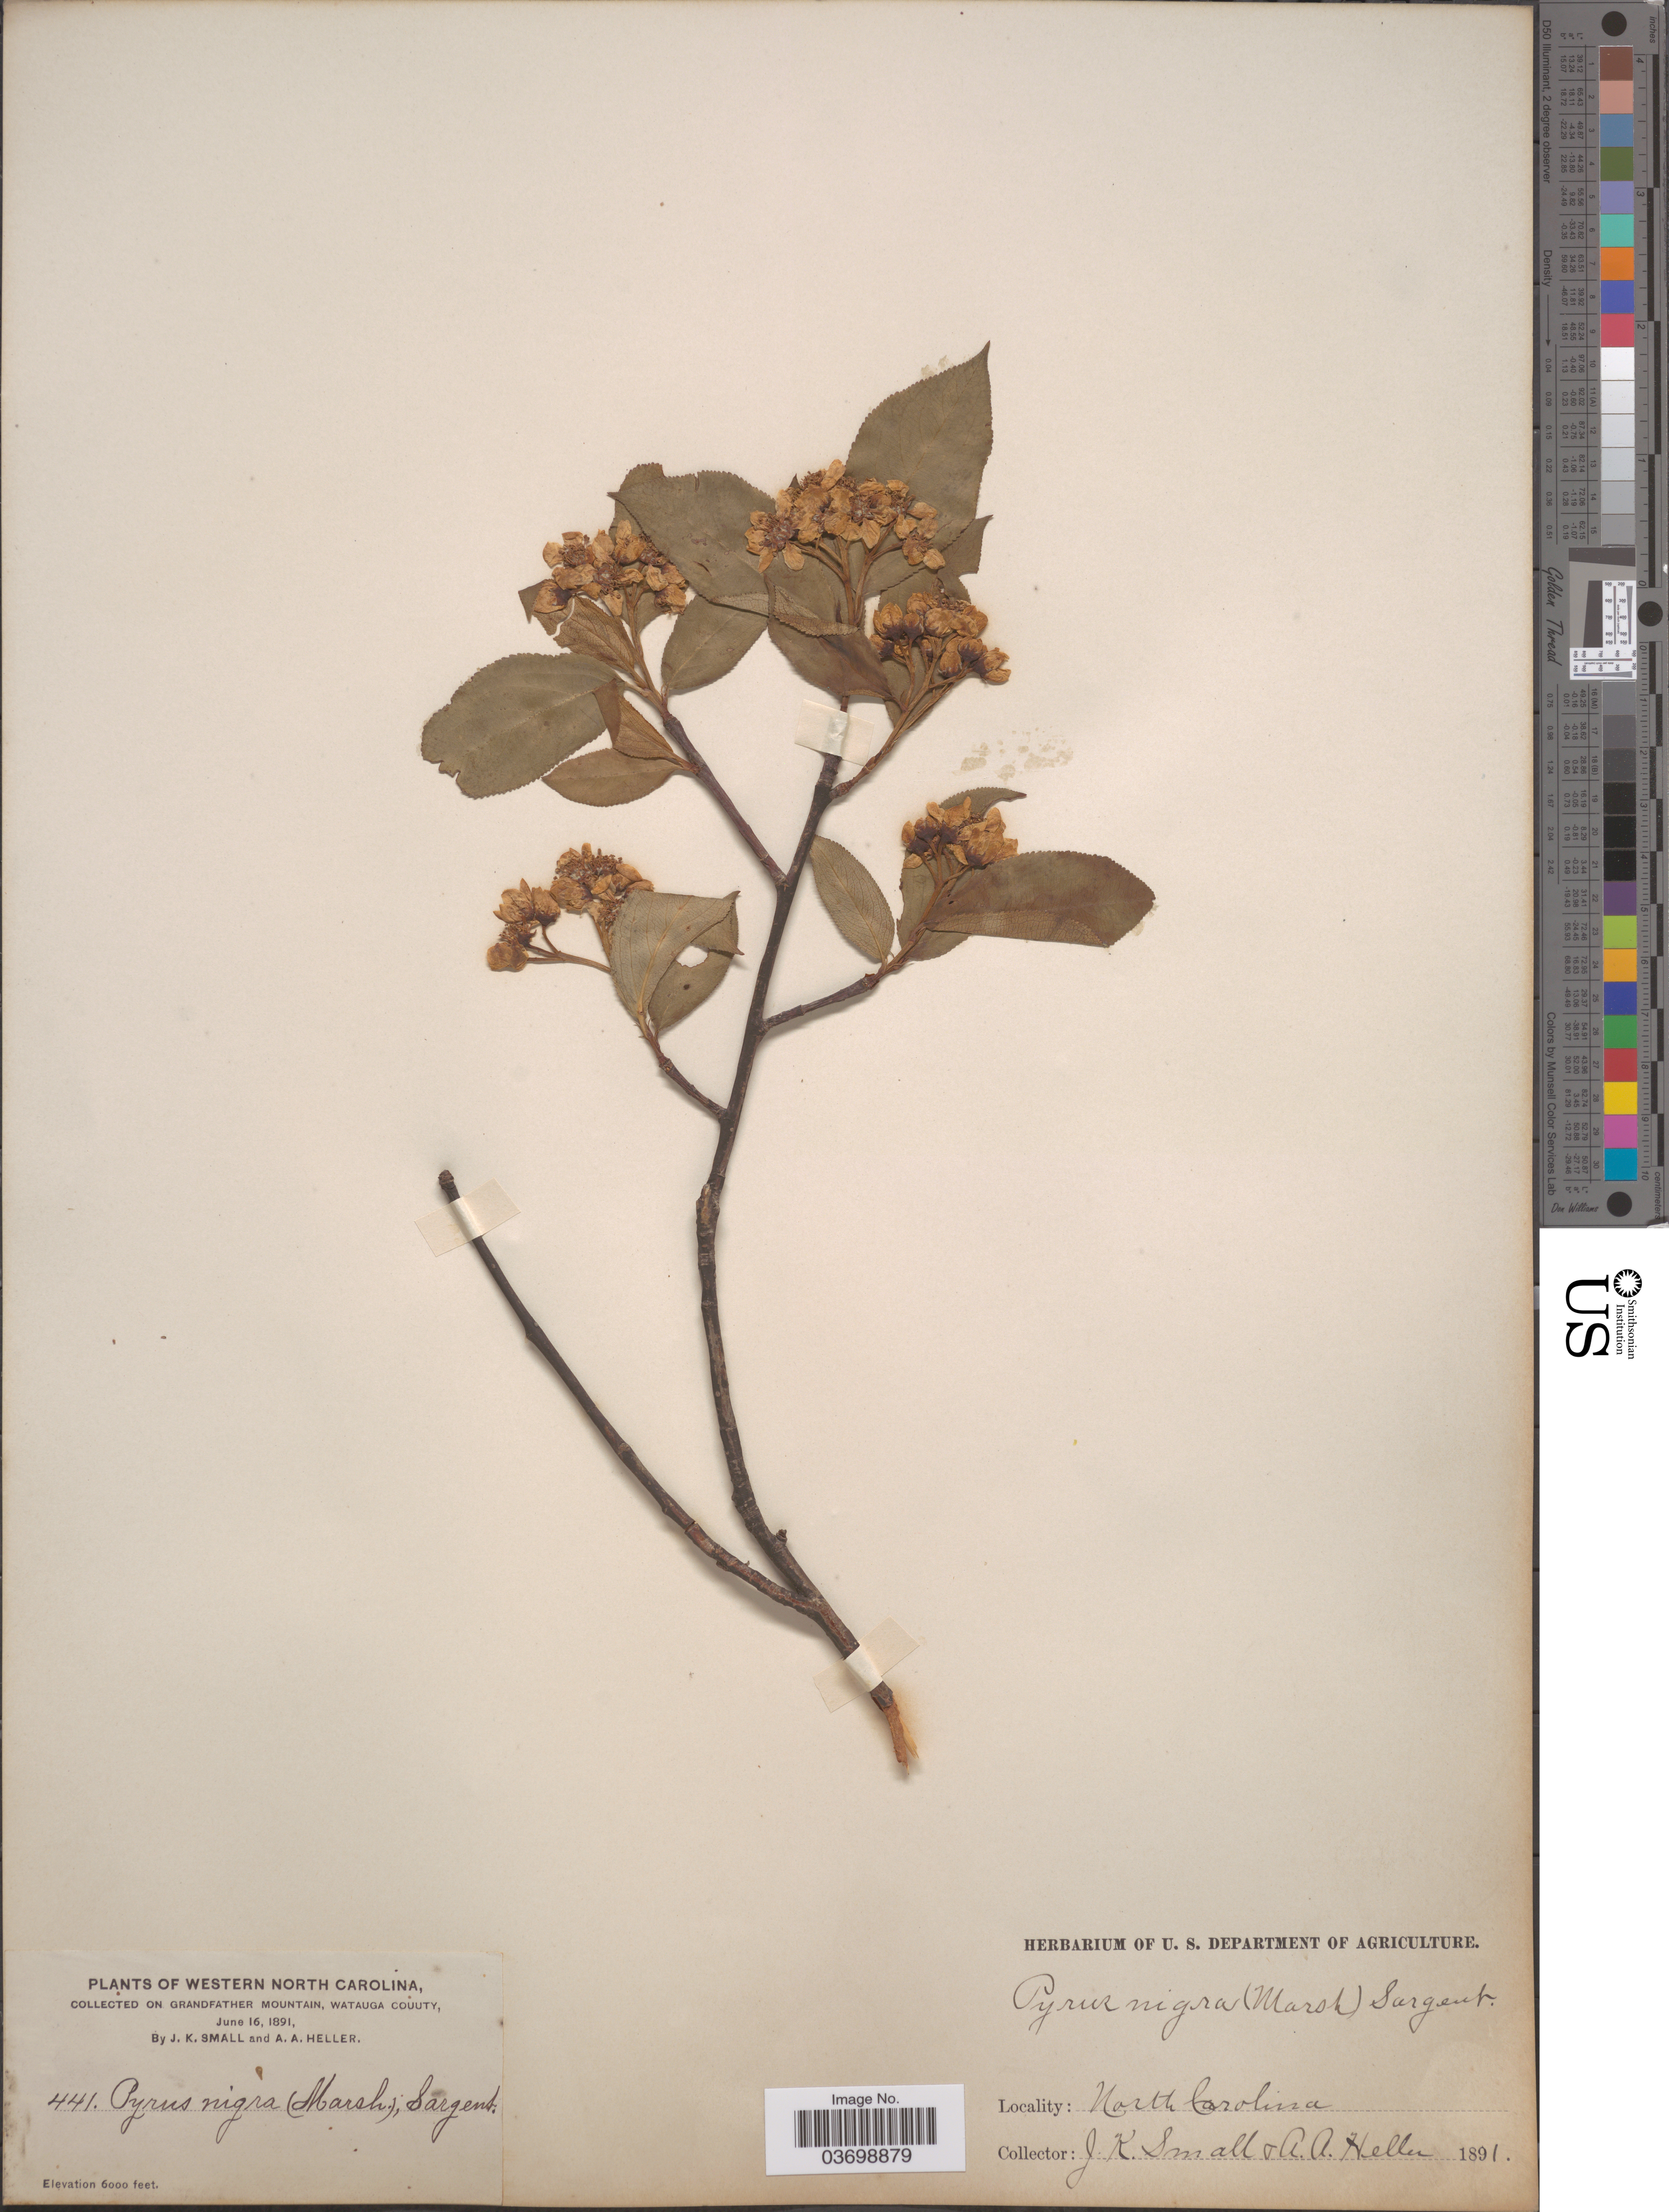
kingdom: Plantae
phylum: Tracheophyta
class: Magnoliopsida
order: Rosales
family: Rosaceae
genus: Aronia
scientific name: Aronia melanocarpa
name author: (Michx.) Elliott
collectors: J. K. Small & A. A. Heller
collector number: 441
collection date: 1891-06-16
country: United States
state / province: North Carolina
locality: Western North Carolina, on Grandfather Mountain, Watauga County.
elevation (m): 1829